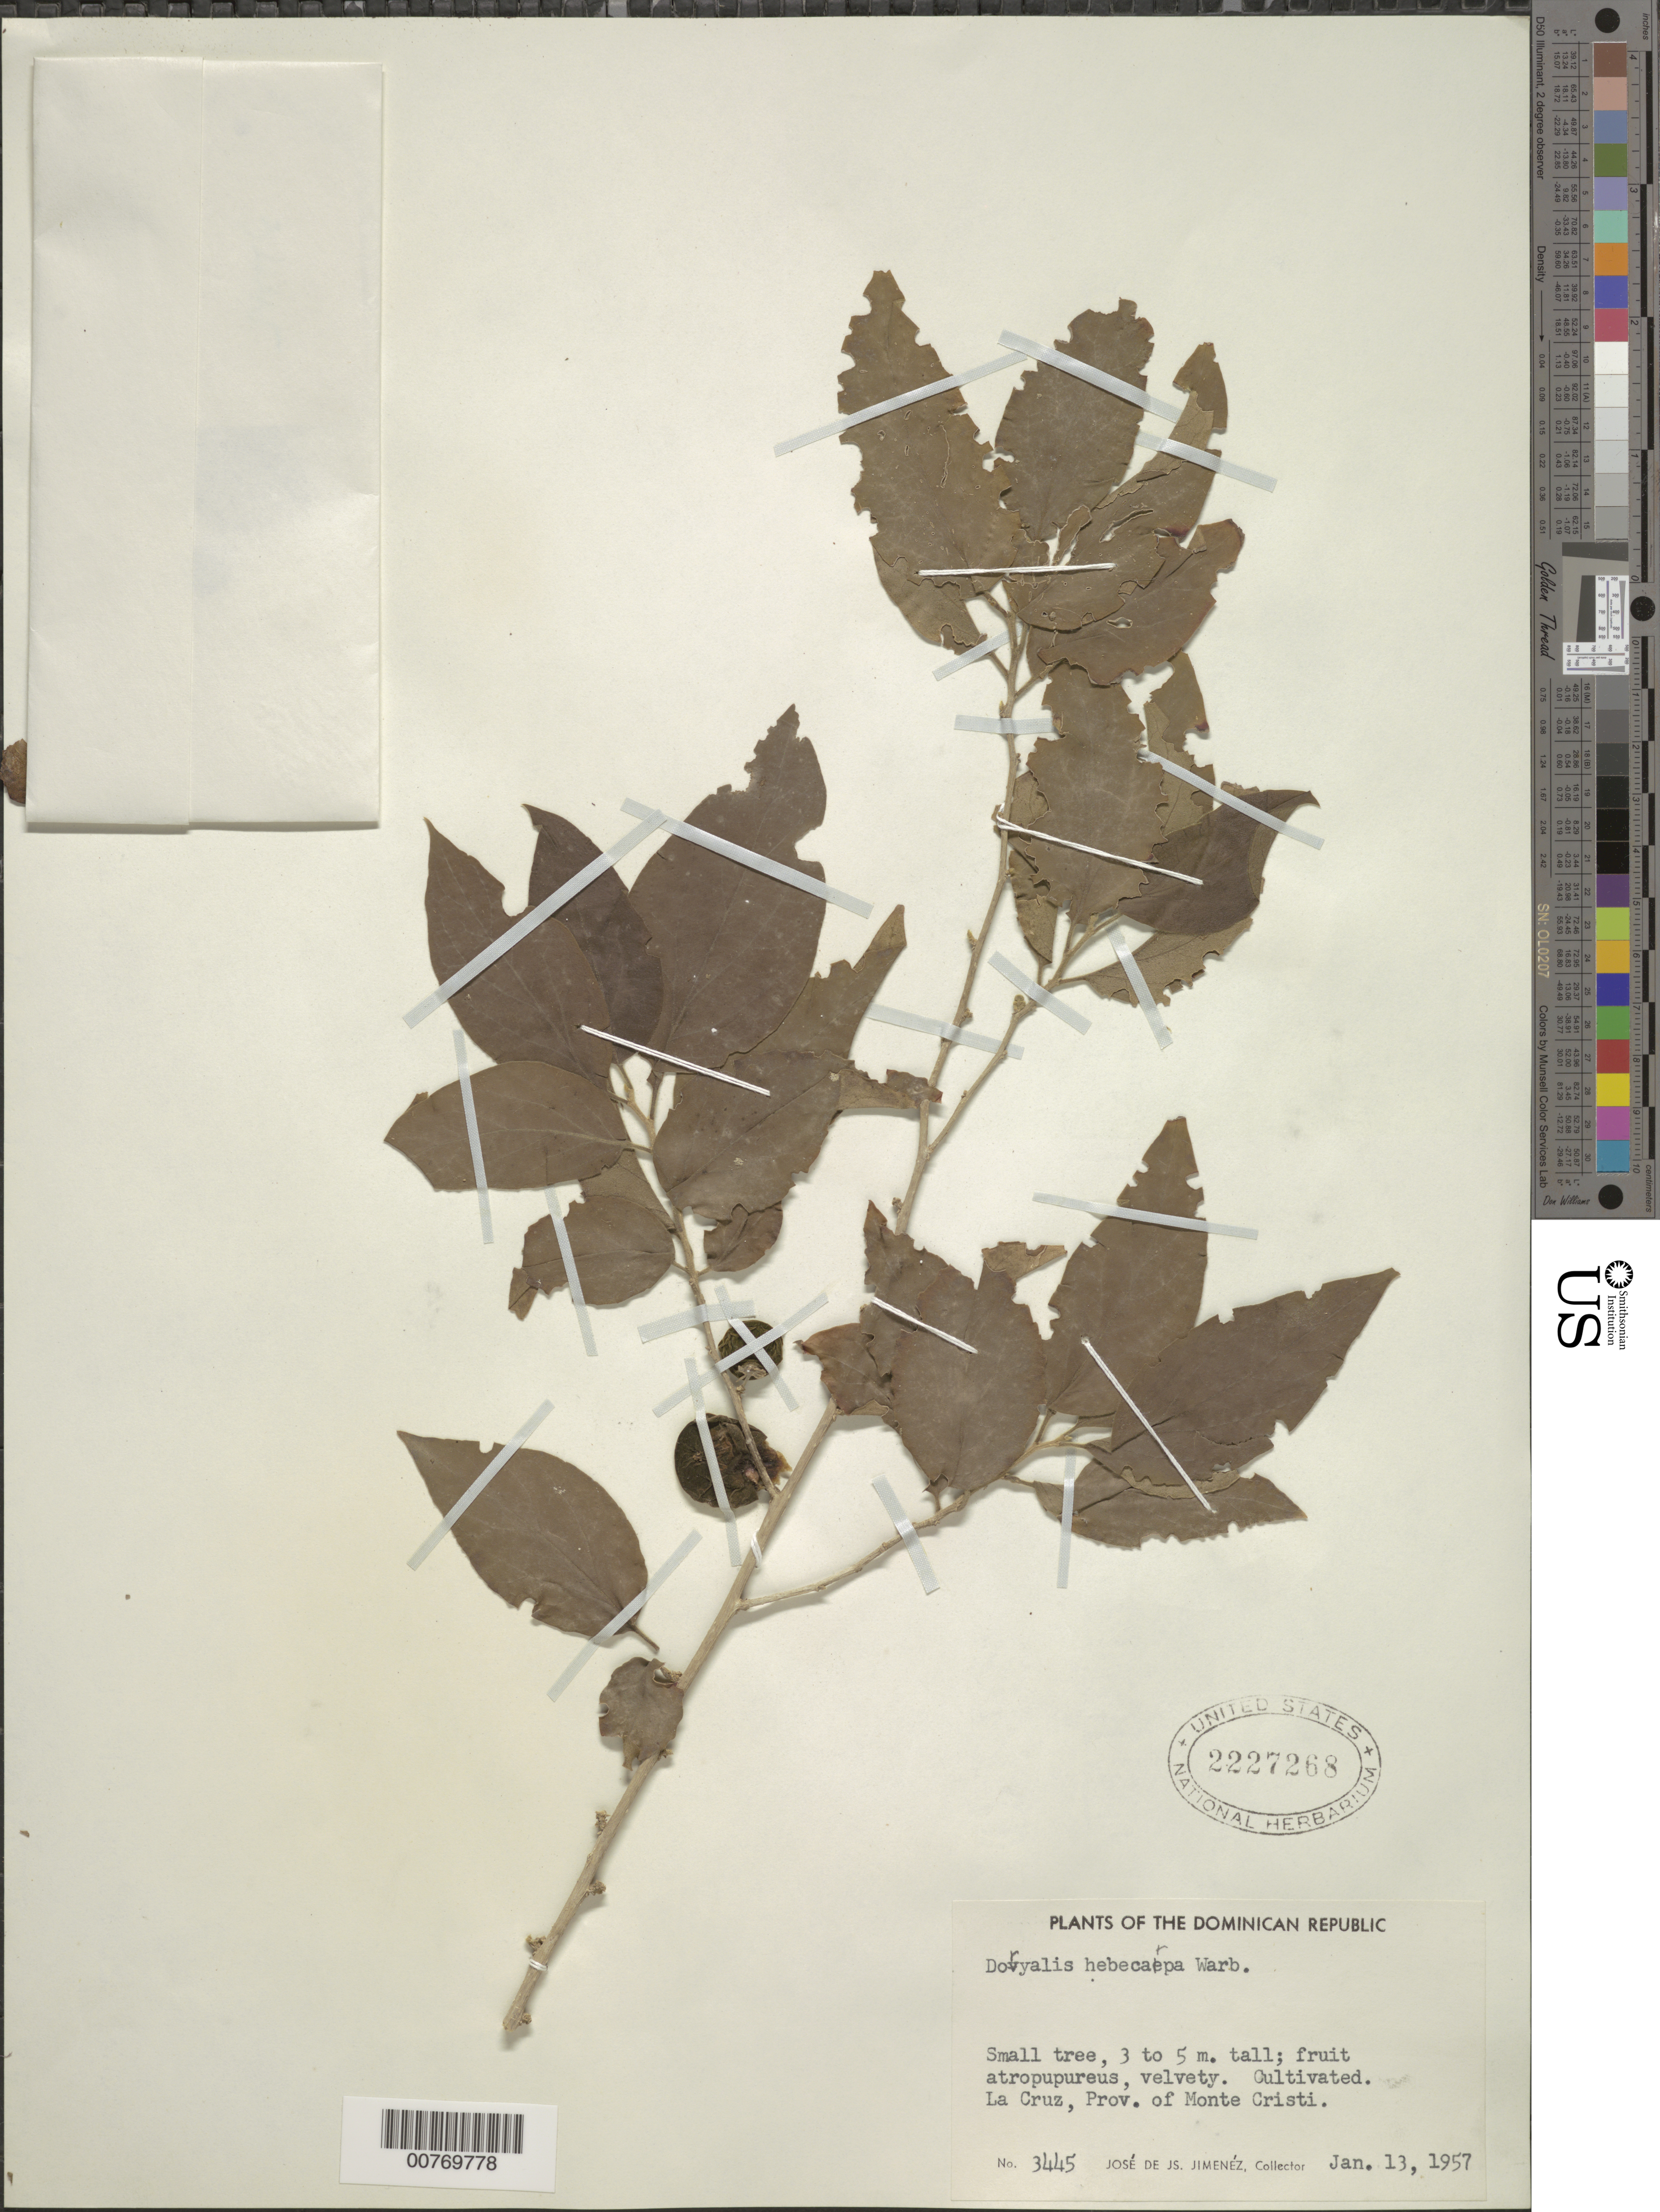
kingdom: Plantae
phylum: Tracheophyta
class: Magnoliopsida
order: Malpighiales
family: Salicaceae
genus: Dovyalis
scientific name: Dovyalis hebecarpa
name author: (Gardner) Warb.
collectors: J. J. Jiménez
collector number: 3445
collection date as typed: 13 Jan 1957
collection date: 1957-01-13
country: Dominican Republic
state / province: Monte Cristi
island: Hispaniola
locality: La Cruz.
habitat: Cultivated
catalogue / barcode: US 2227268